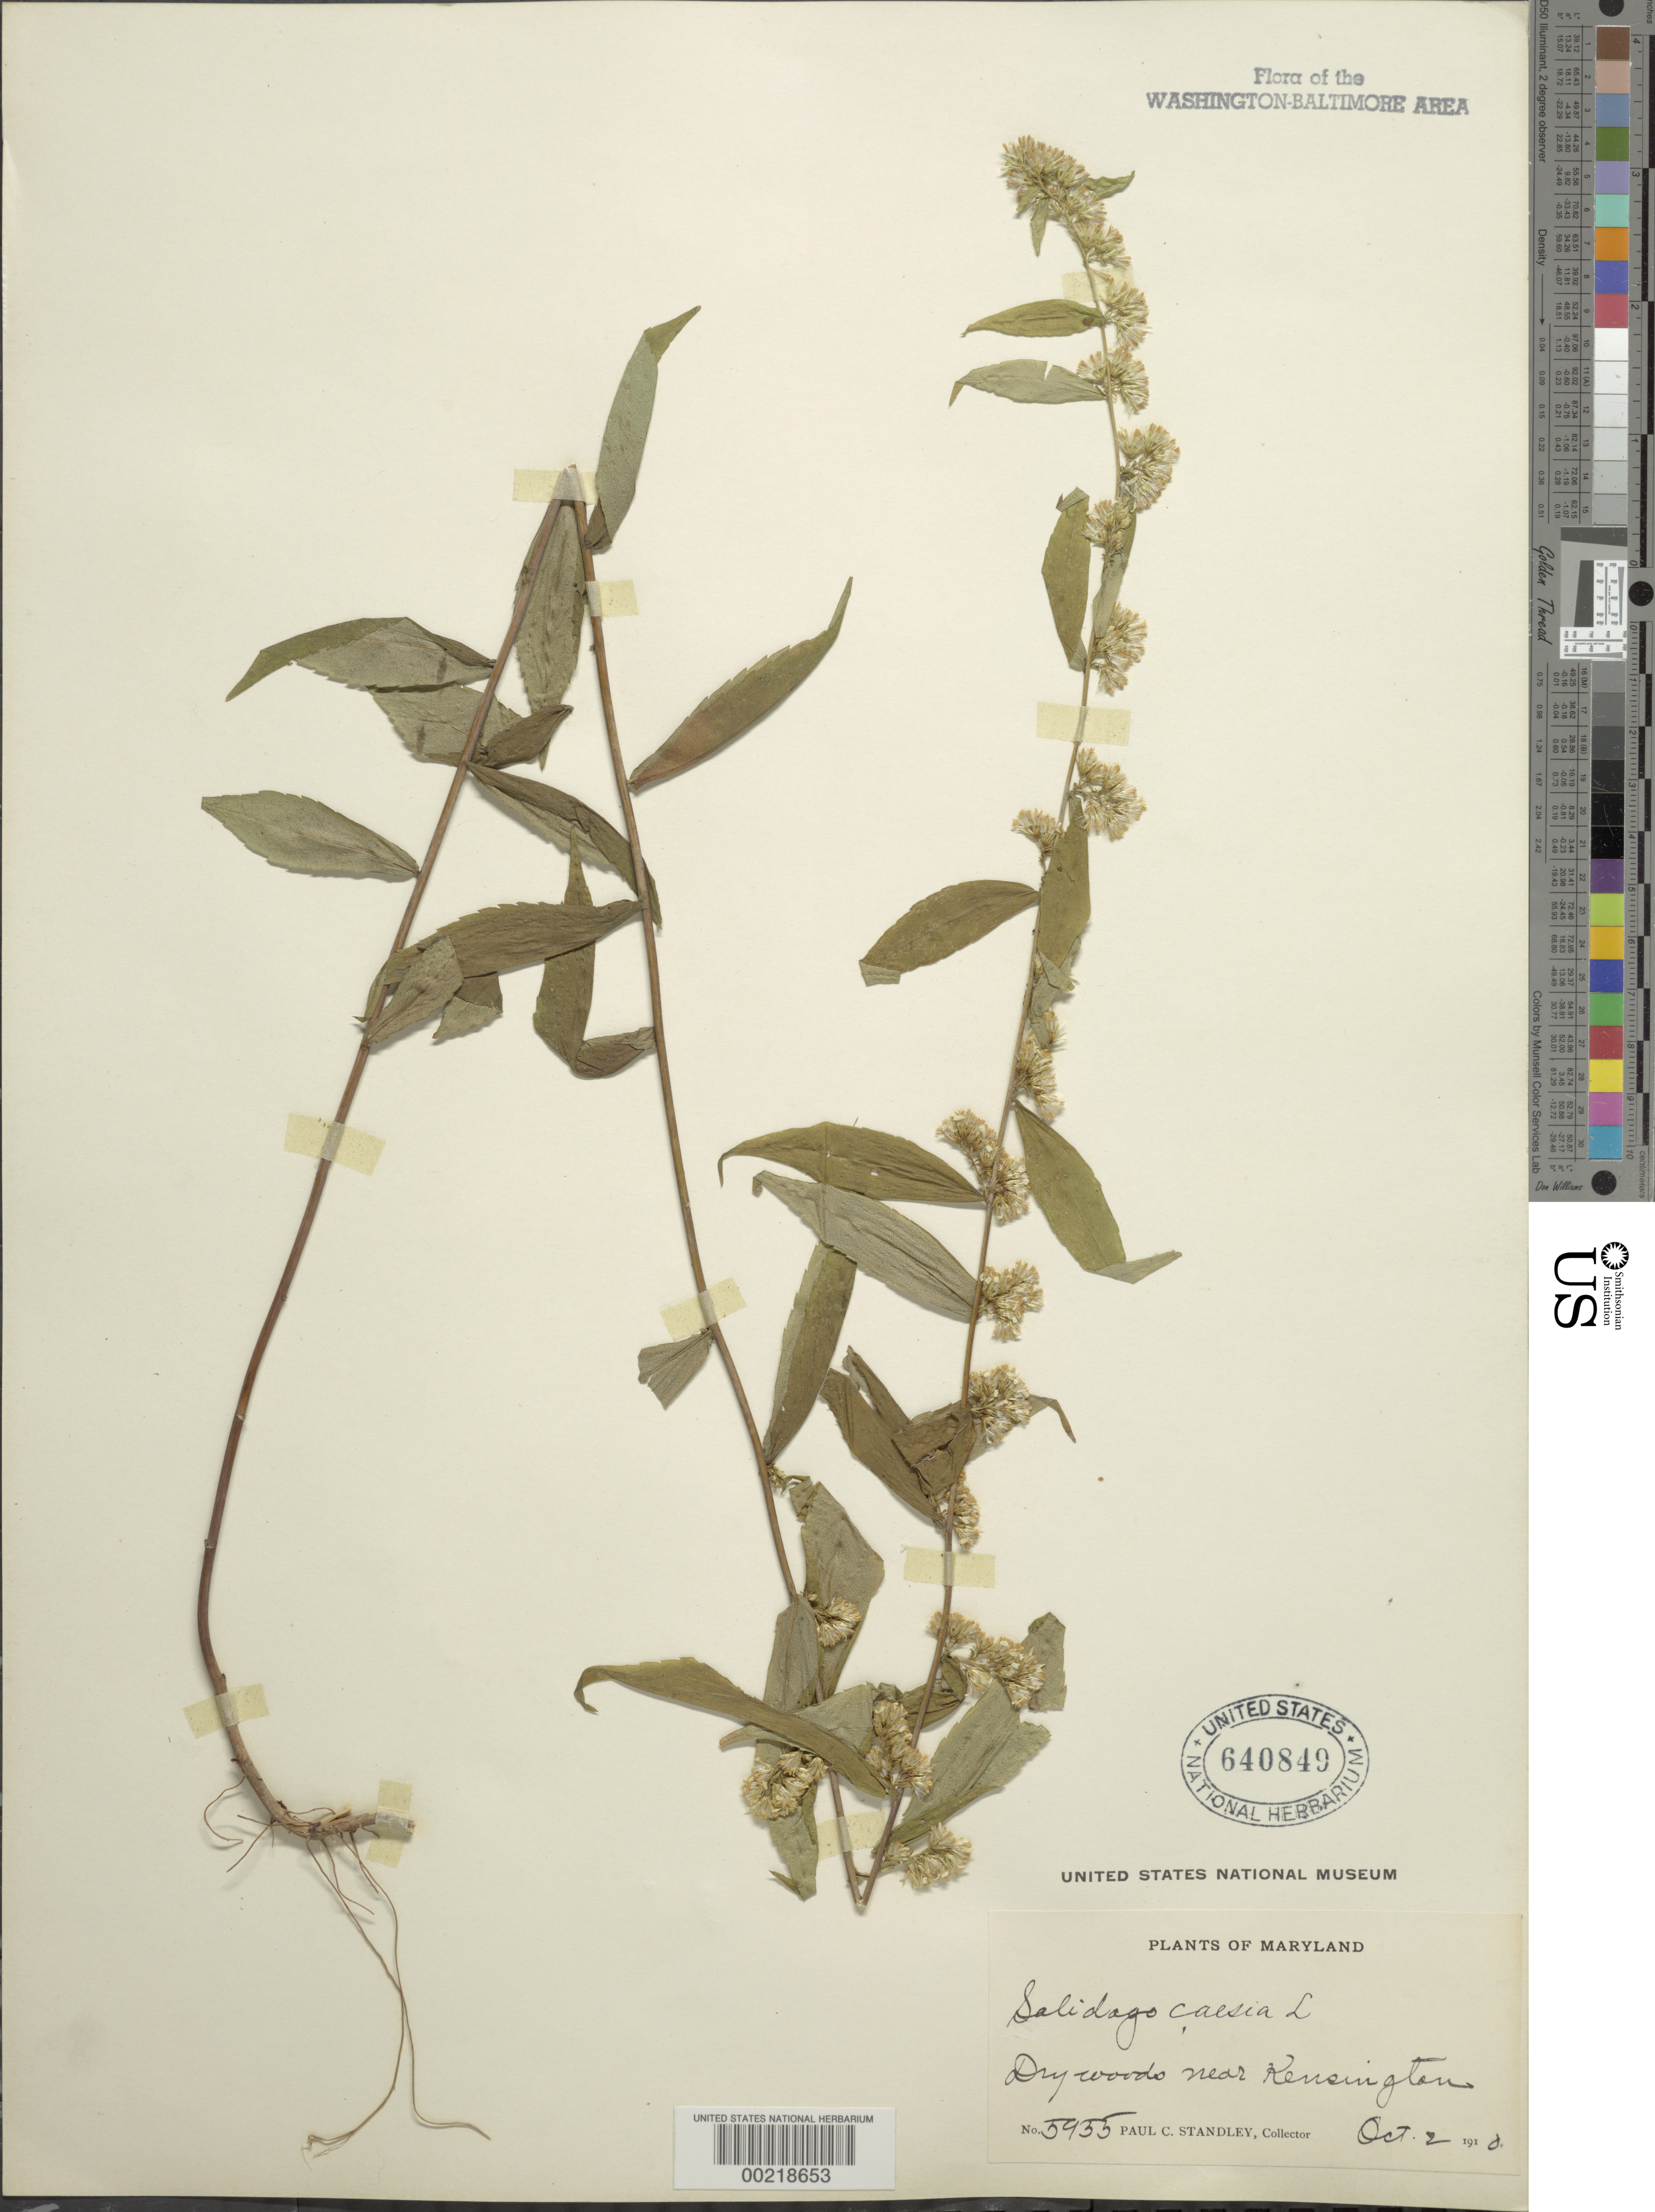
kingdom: Plantae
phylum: Tracheophyta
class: Magnoliopsida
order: Asterales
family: Asteraceae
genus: Solidago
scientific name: Solidago caesia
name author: L.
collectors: P. C. Standley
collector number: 5955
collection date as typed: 02 Oct 1910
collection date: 1910-10-02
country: United States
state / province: Maryland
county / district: Montgomery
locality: Kensington vicinity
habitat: Dry woods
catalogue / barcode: US 640849